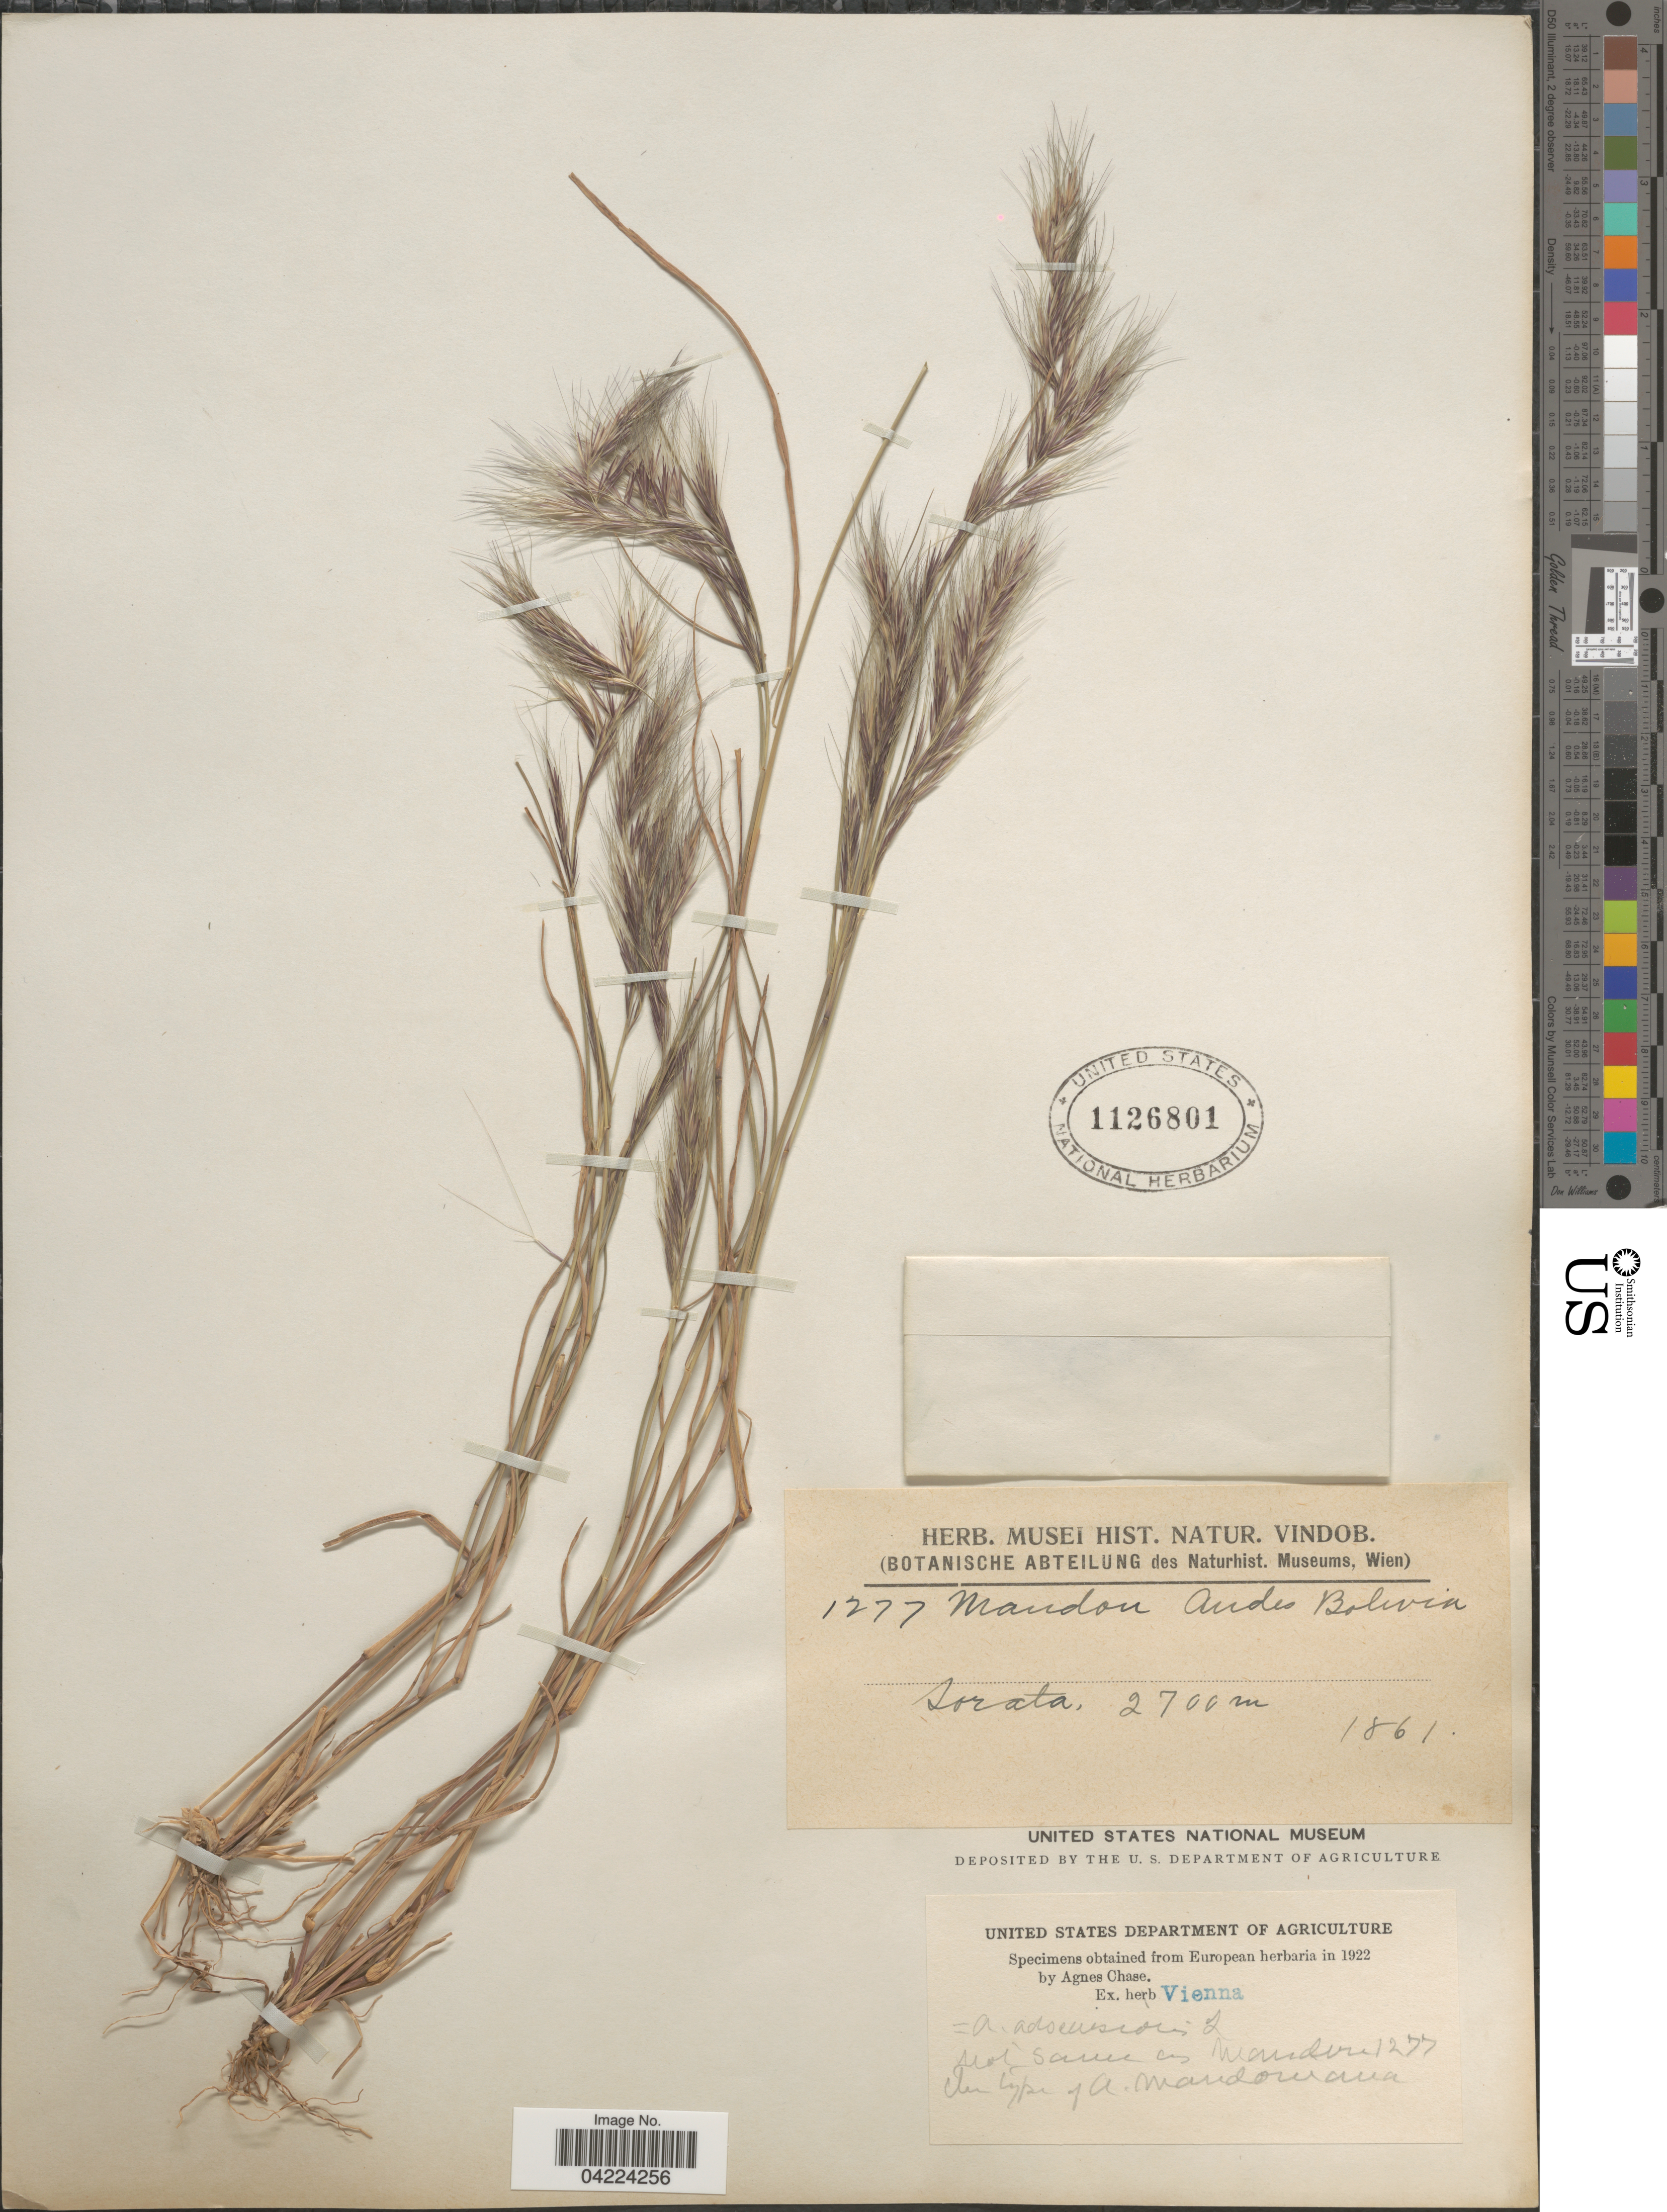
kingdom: Plantae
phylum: Tracheophyta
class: Liliopsida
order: Poales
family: Poaceae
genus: Aristida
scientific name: Aristida adscensionis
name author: L.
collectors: Mandon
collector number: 1277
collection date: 1861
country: Bolivia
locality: Andes. Sorata.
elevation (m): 2700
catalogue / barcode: US 1126801